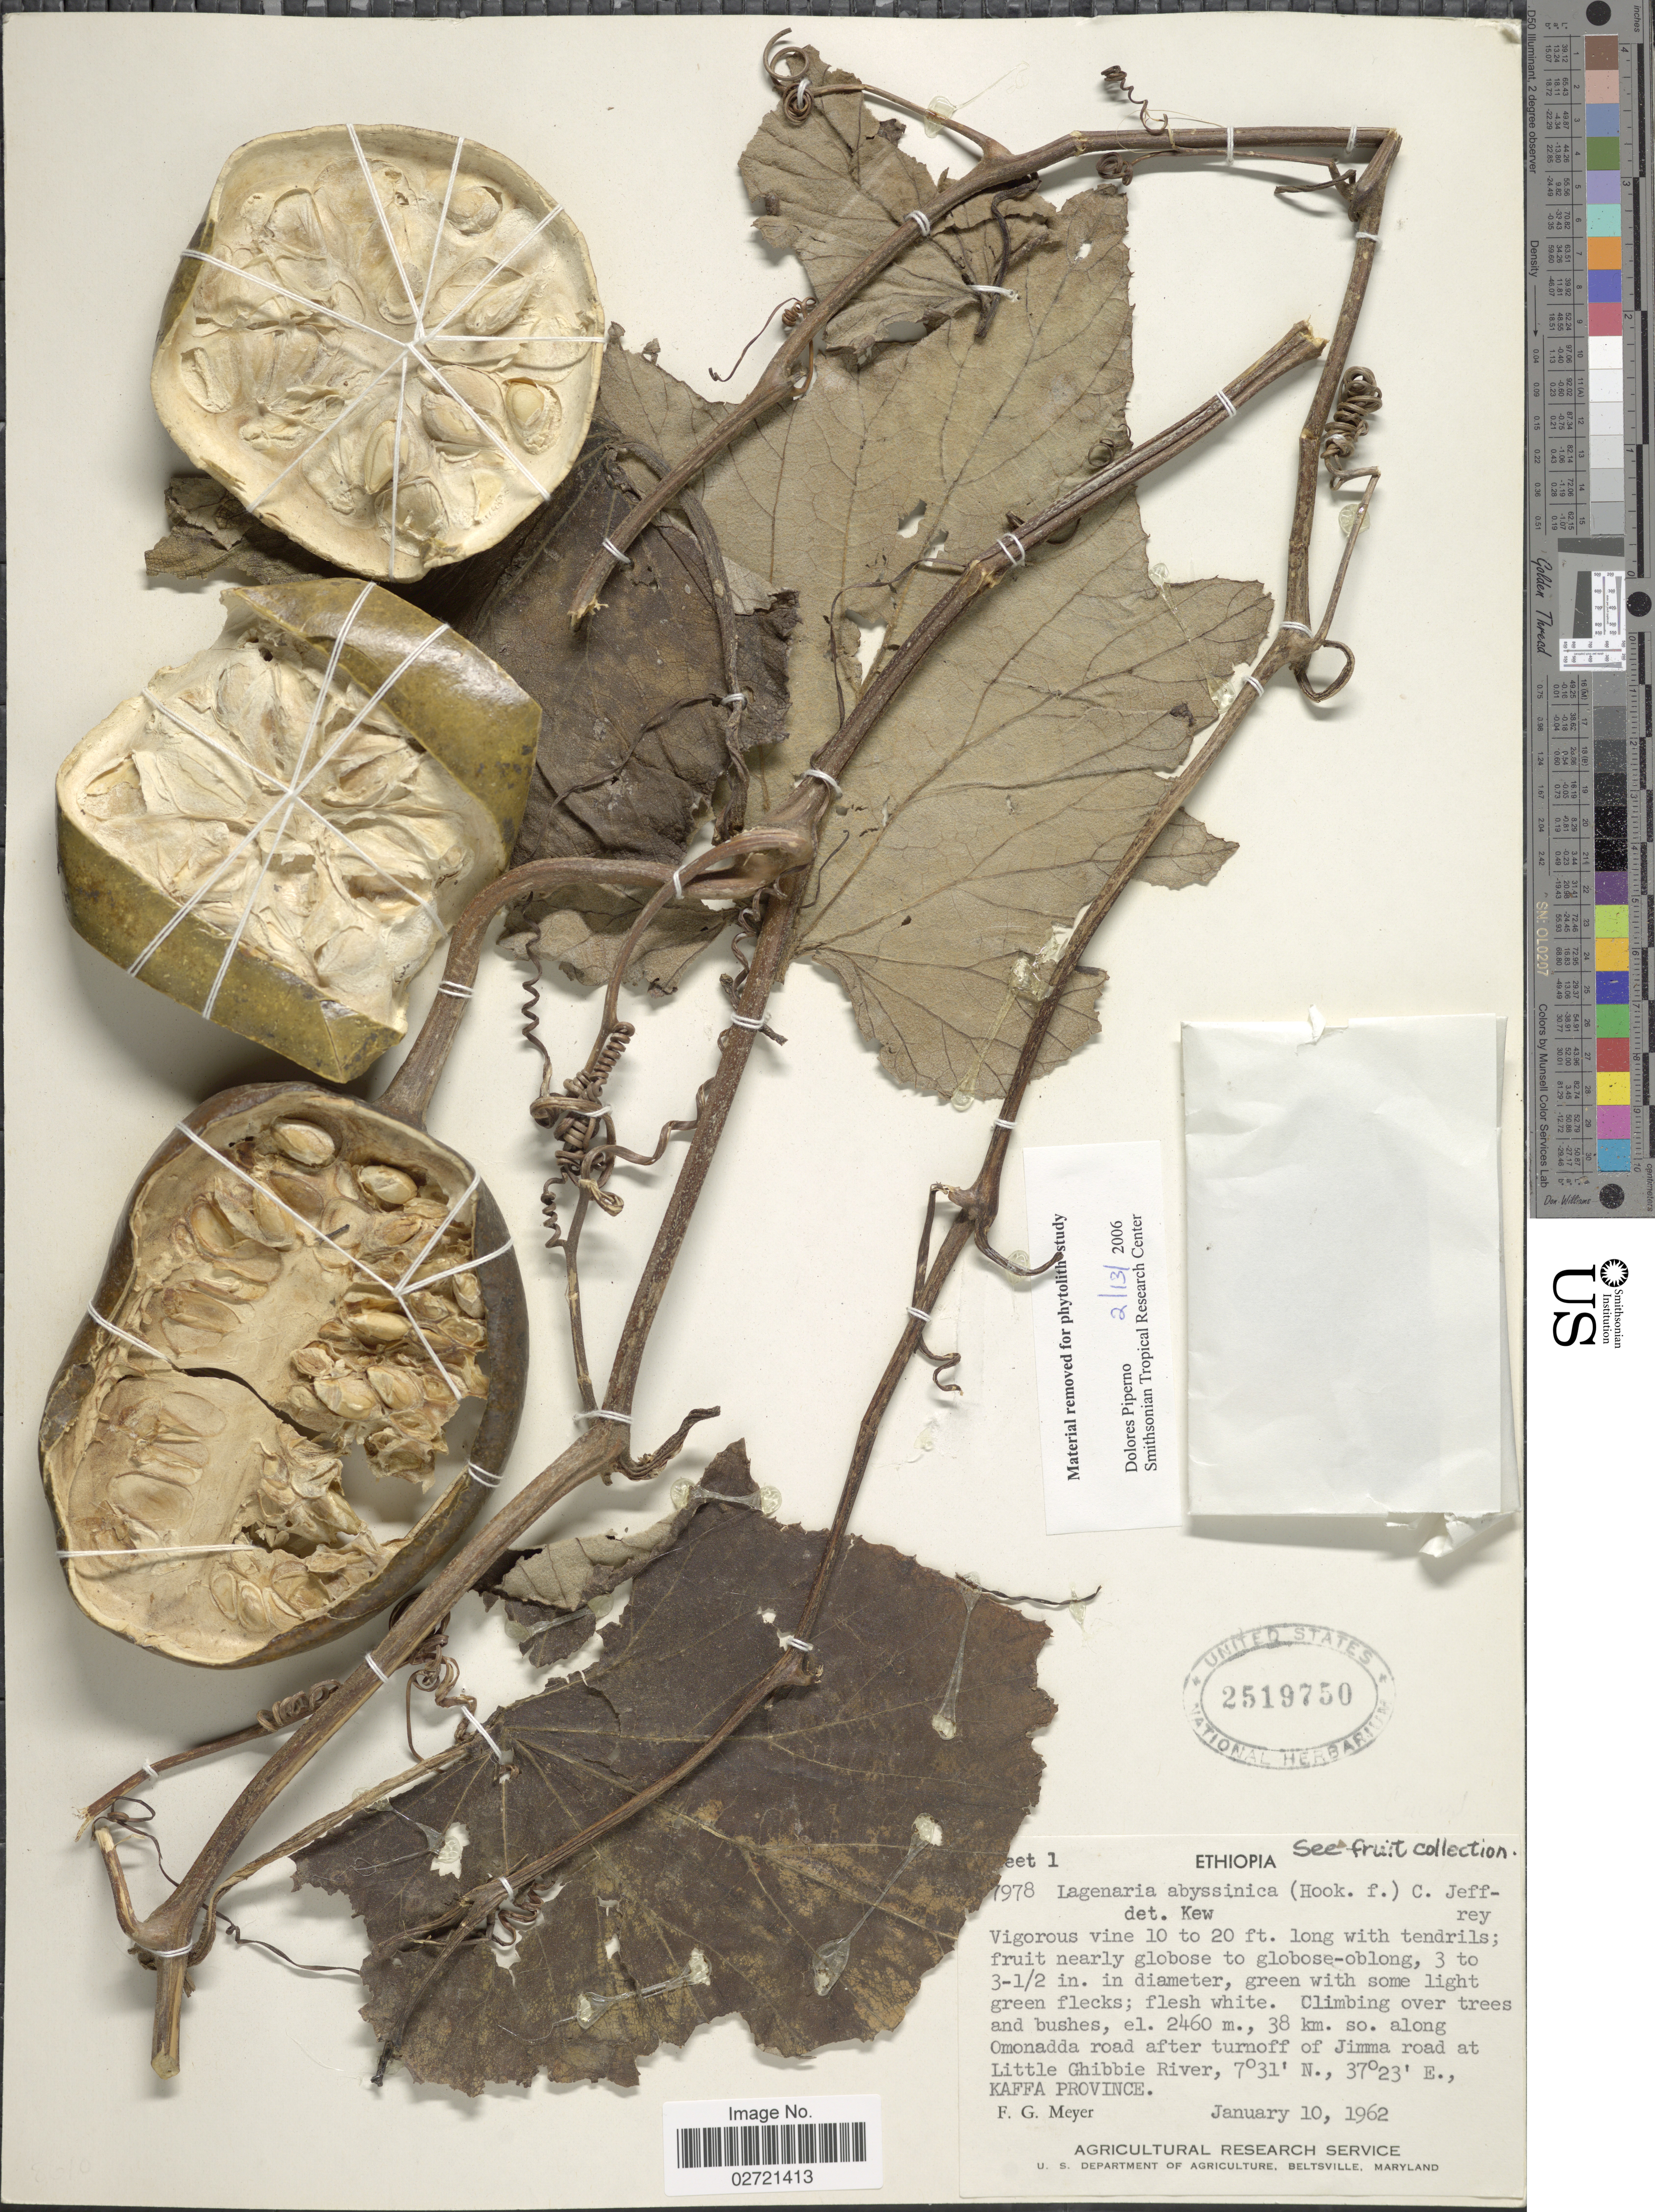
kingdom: Plantae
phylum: Tracheophyta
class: Magnoliopsida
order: Cucurbitales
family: Cucurbitaceae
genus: Lagenaria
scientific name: Lagenaria abyssinica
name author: (Hook. f.) C. Jeffrey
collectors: F. G. Meyer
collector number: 7978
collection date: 1962-01-10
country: Ethiopia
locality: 38 km. so. along Omonadda road after turnoff of Jimma road at Little Ghibbie River, Kaffa Province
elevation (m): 2460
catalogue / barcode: US 2519750